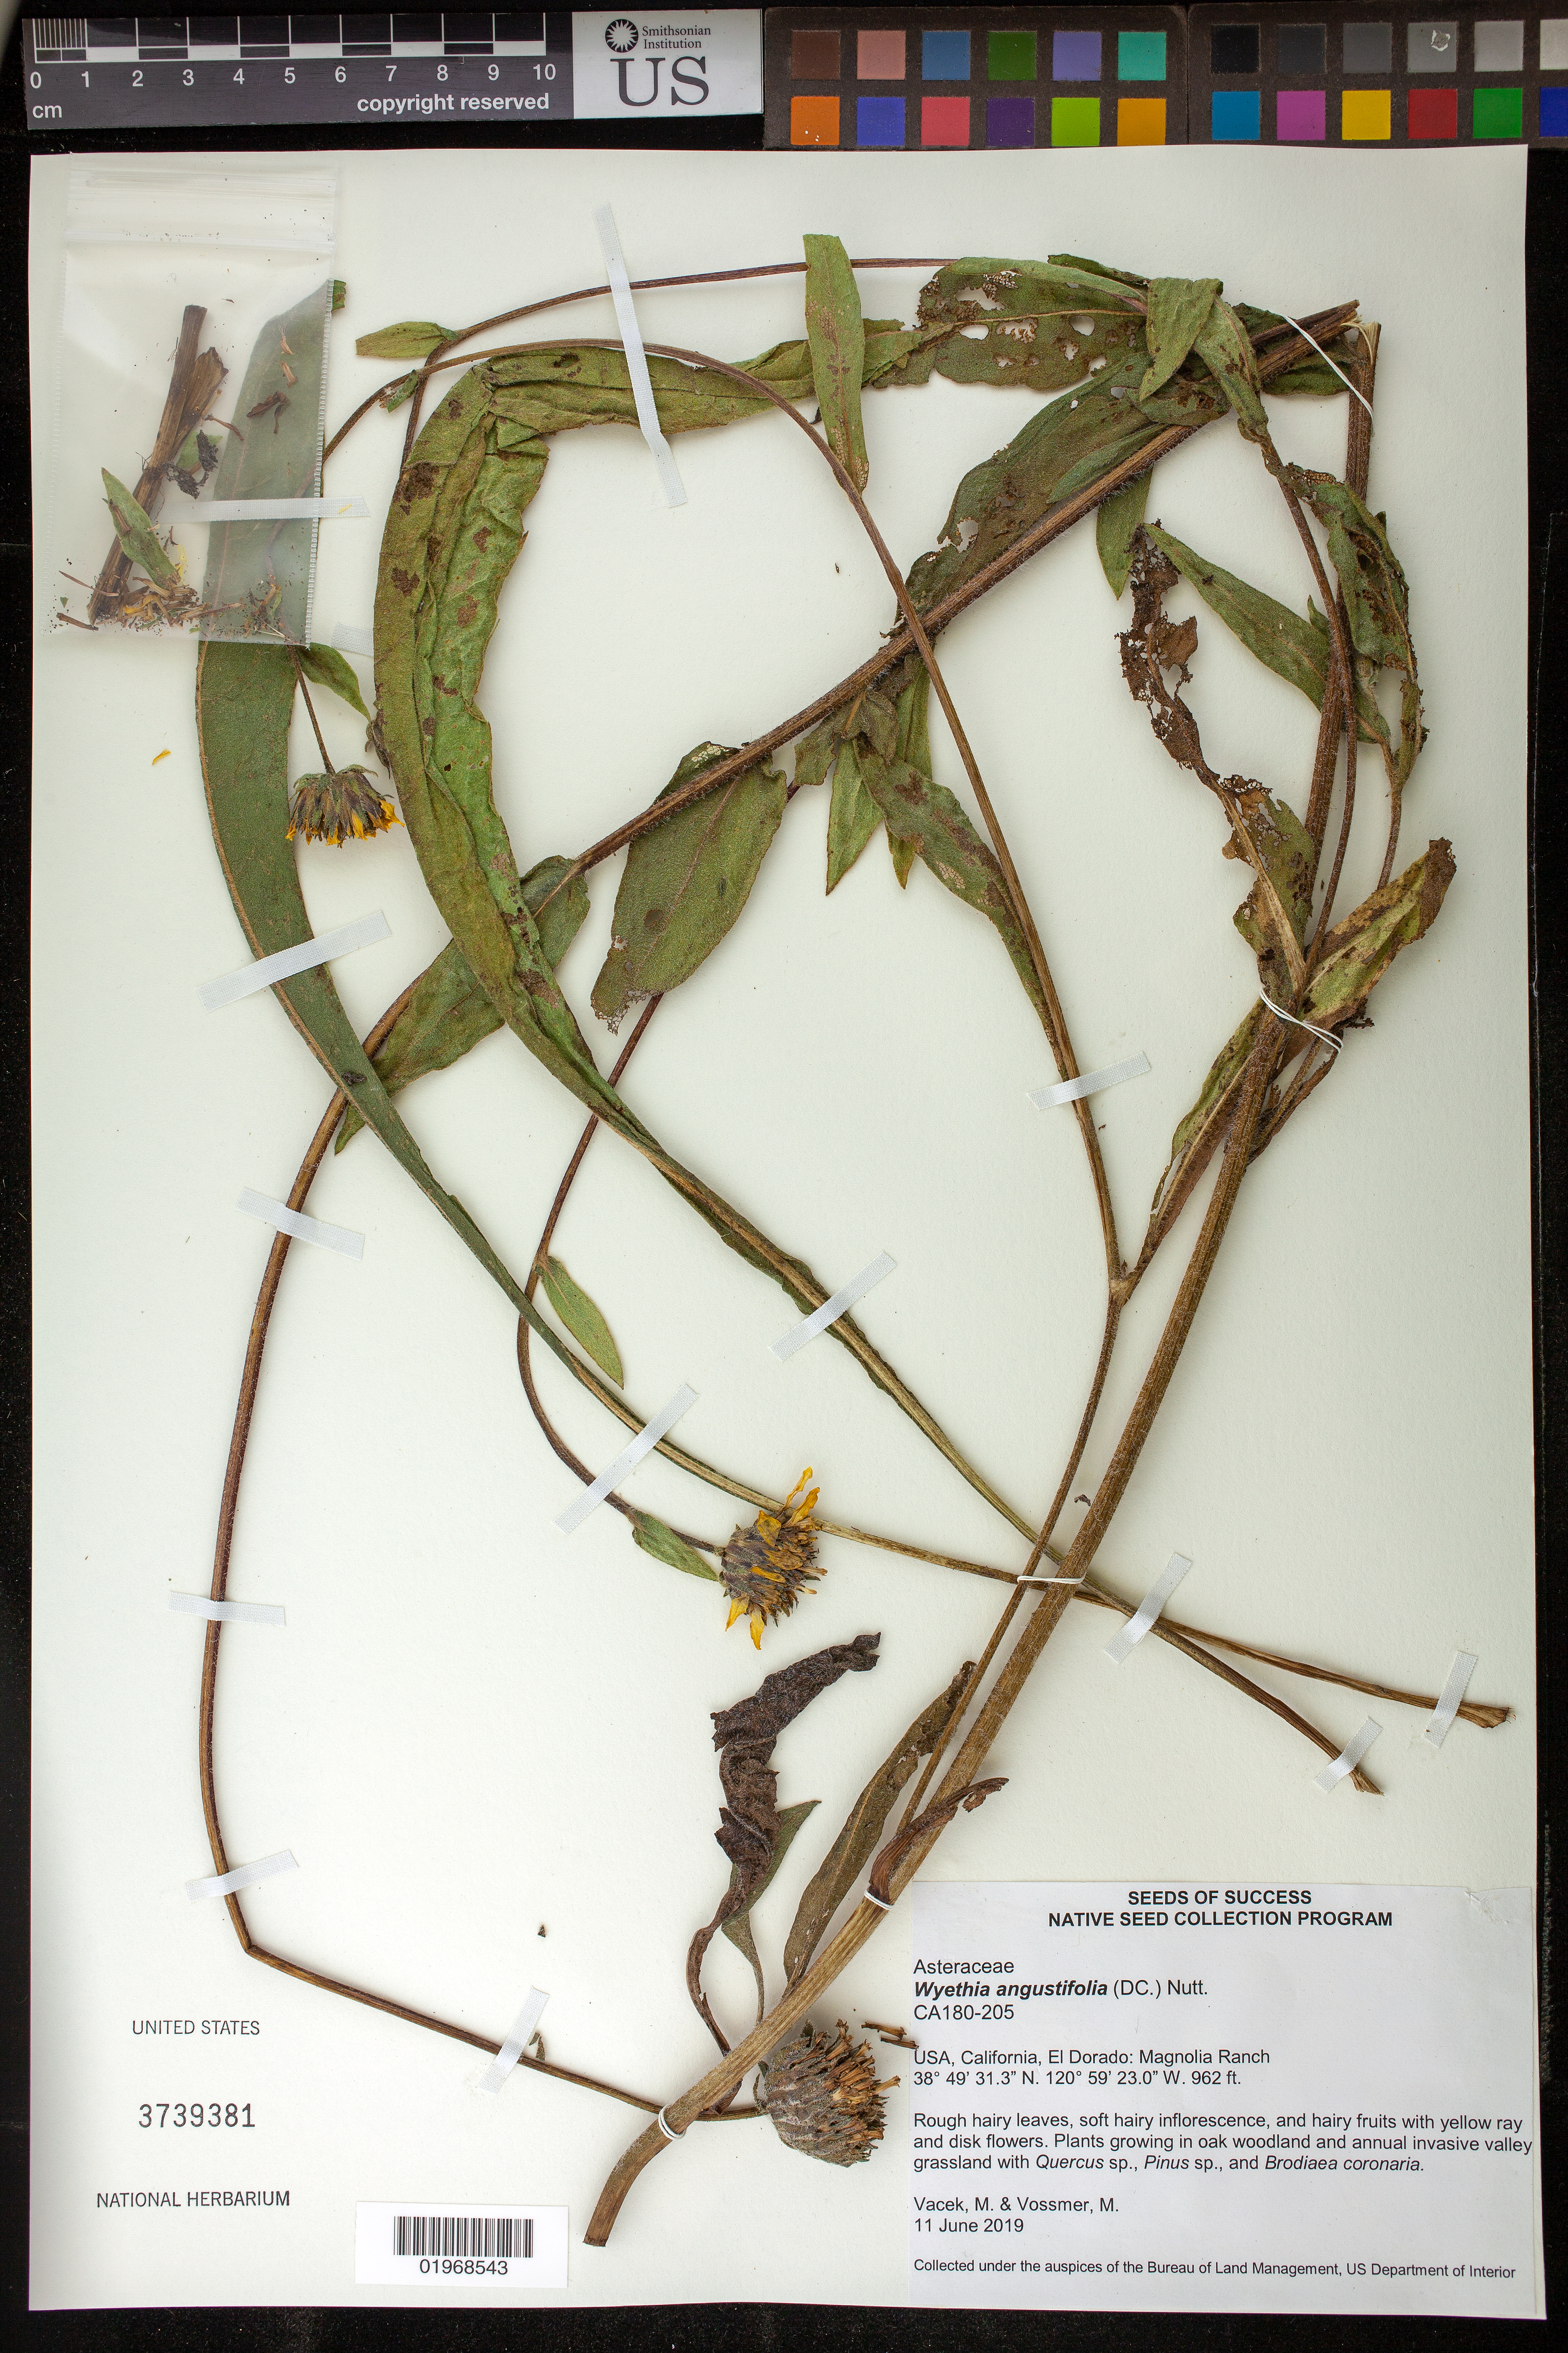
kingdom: Plantae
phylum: Tracheophyta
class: Magnoliopsida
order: Asterales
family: Asteraceae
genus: Wyethia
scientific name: Wyethia angustifolia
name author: (DC.) Nutt.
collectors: M. Vacek & M. Vossmer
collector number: CA180-205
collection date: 2019-06-11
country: United States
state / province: California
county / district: El Dorado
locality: Magnolia Ranch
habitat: Oak woodland, valley grassland, annual invasive grasses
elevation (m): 293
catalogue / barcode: US 3739381